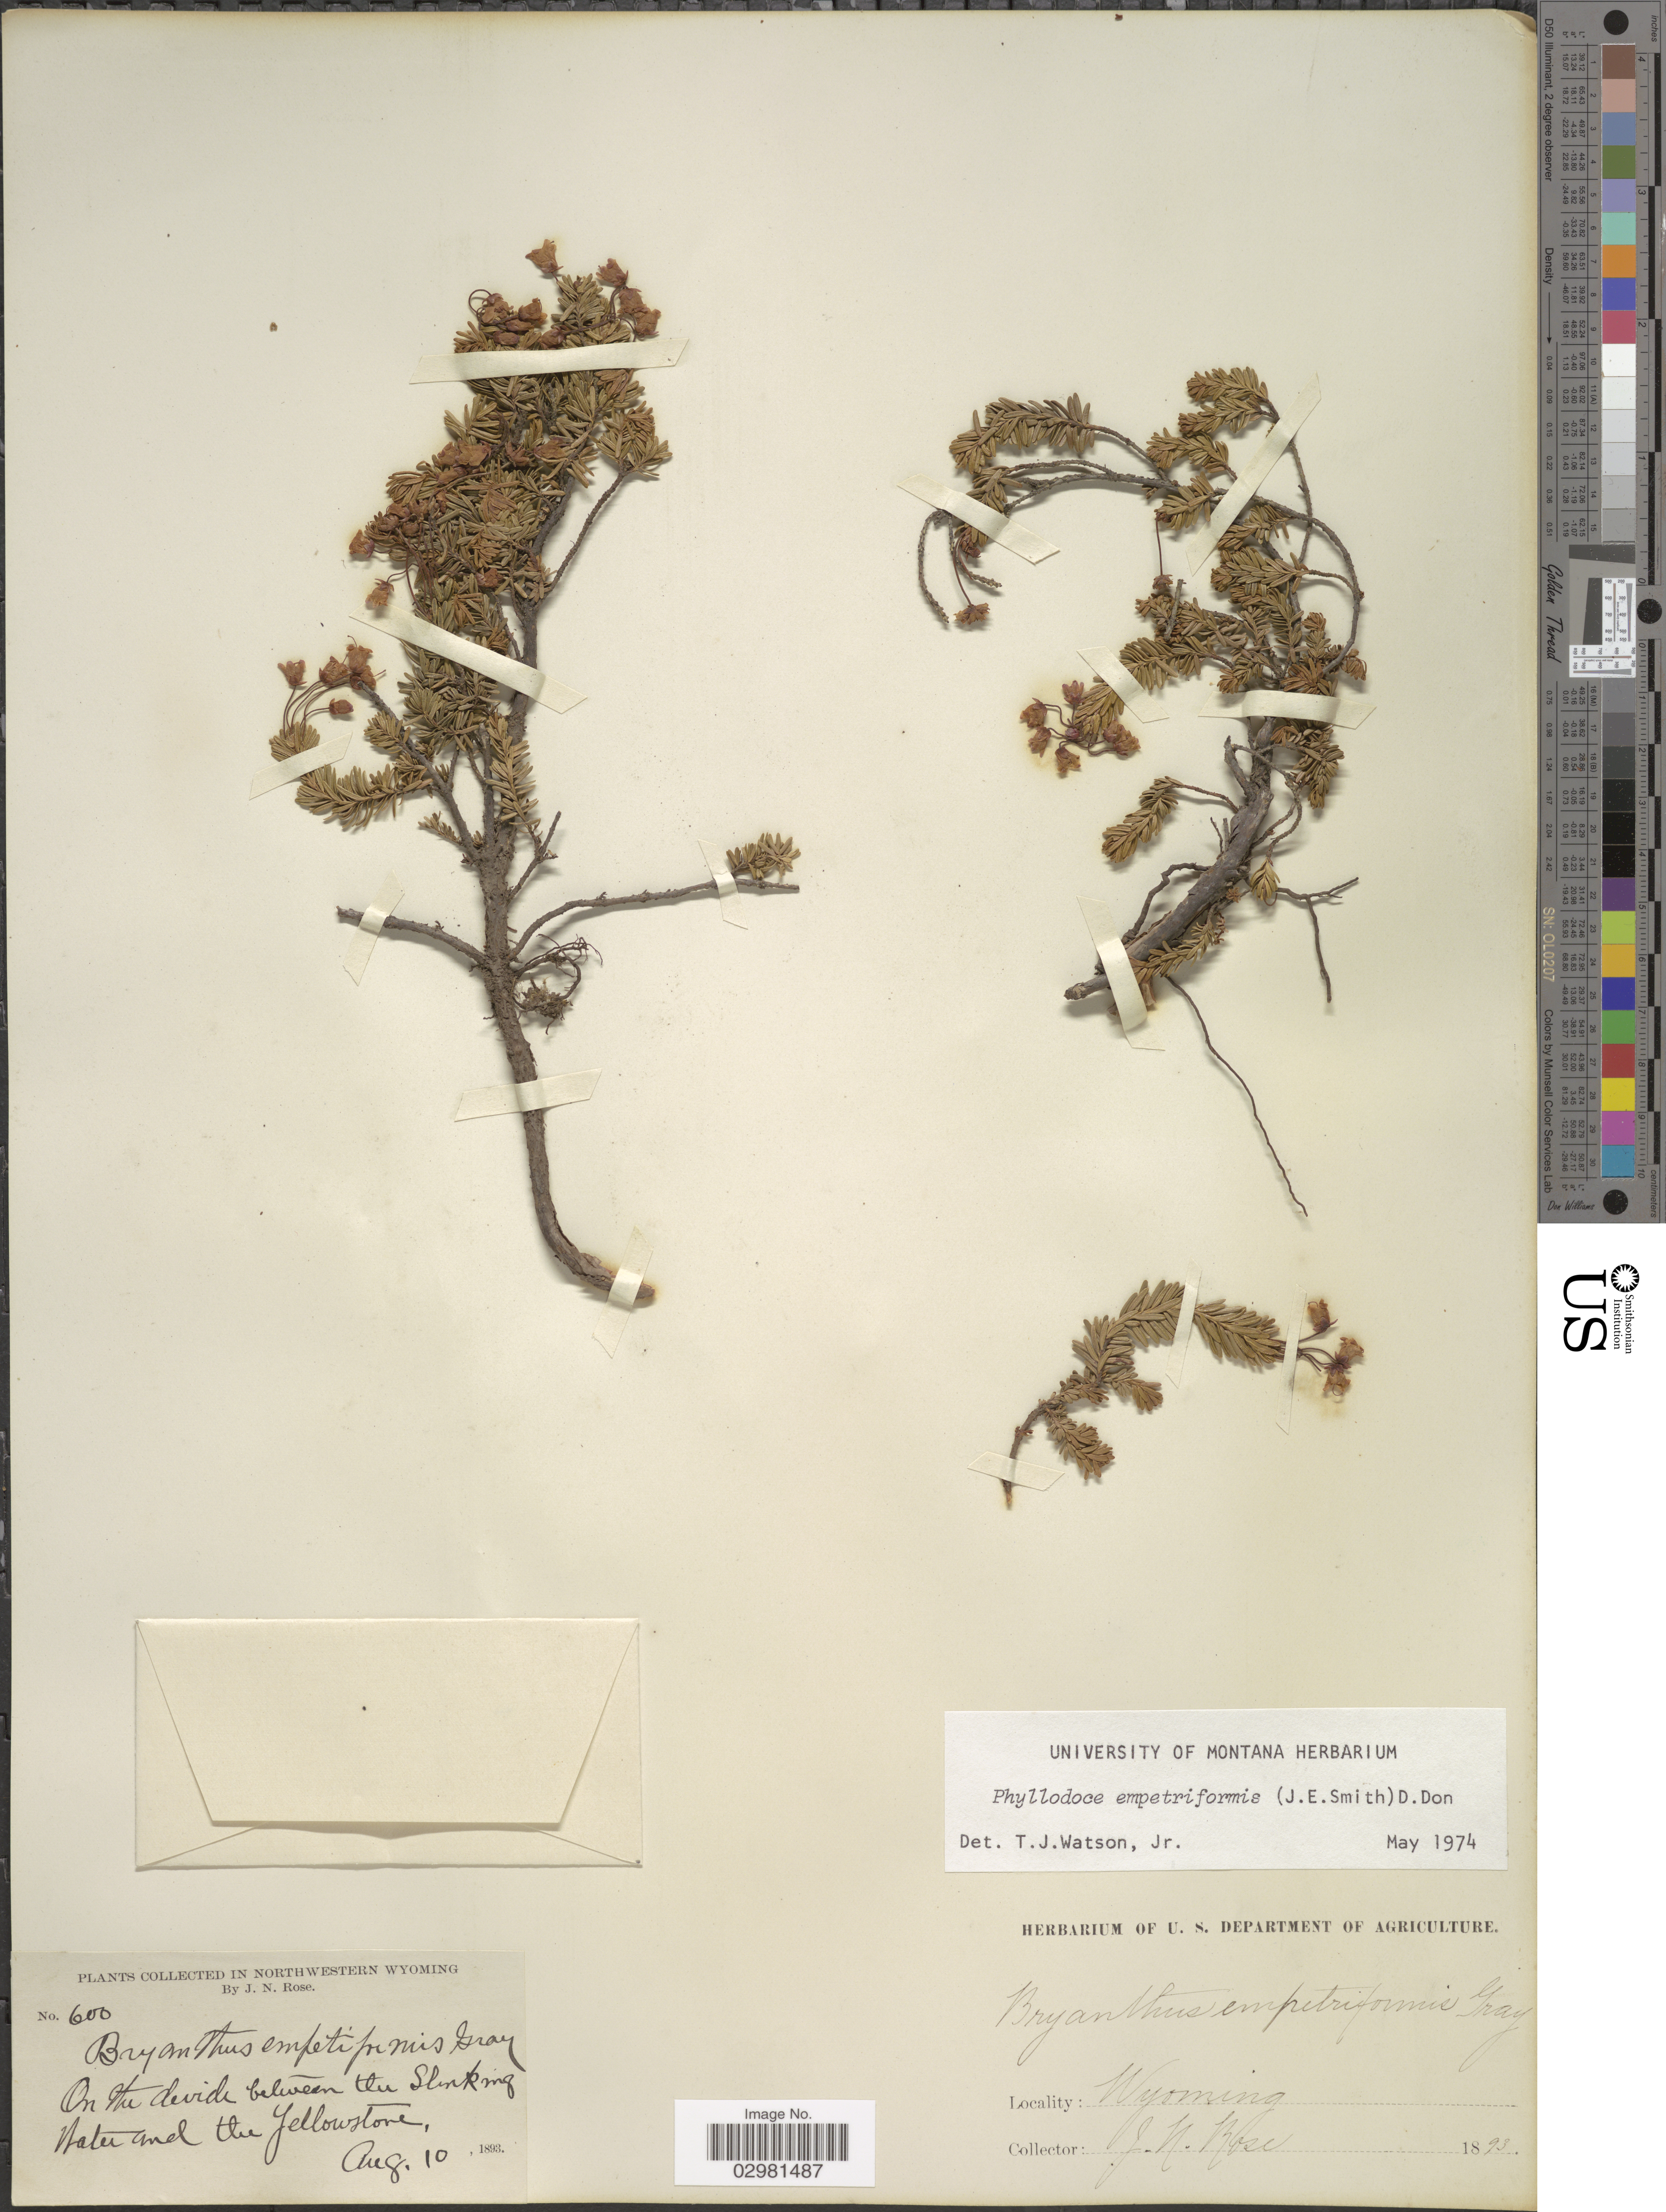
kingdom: Plantae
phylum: Tracheophyta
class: Magnoliopsida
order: Ericales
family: Ericaceae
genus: Phyllodoce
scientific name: Phyllodoce empetiformis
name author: (Small) D. Don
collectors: J. N. Rose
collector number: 600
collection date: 1893-08-10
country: United States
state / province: Wyoming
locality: In Northwestern Wyoming, On the divide between the Stinking Water and the Yellowstone.